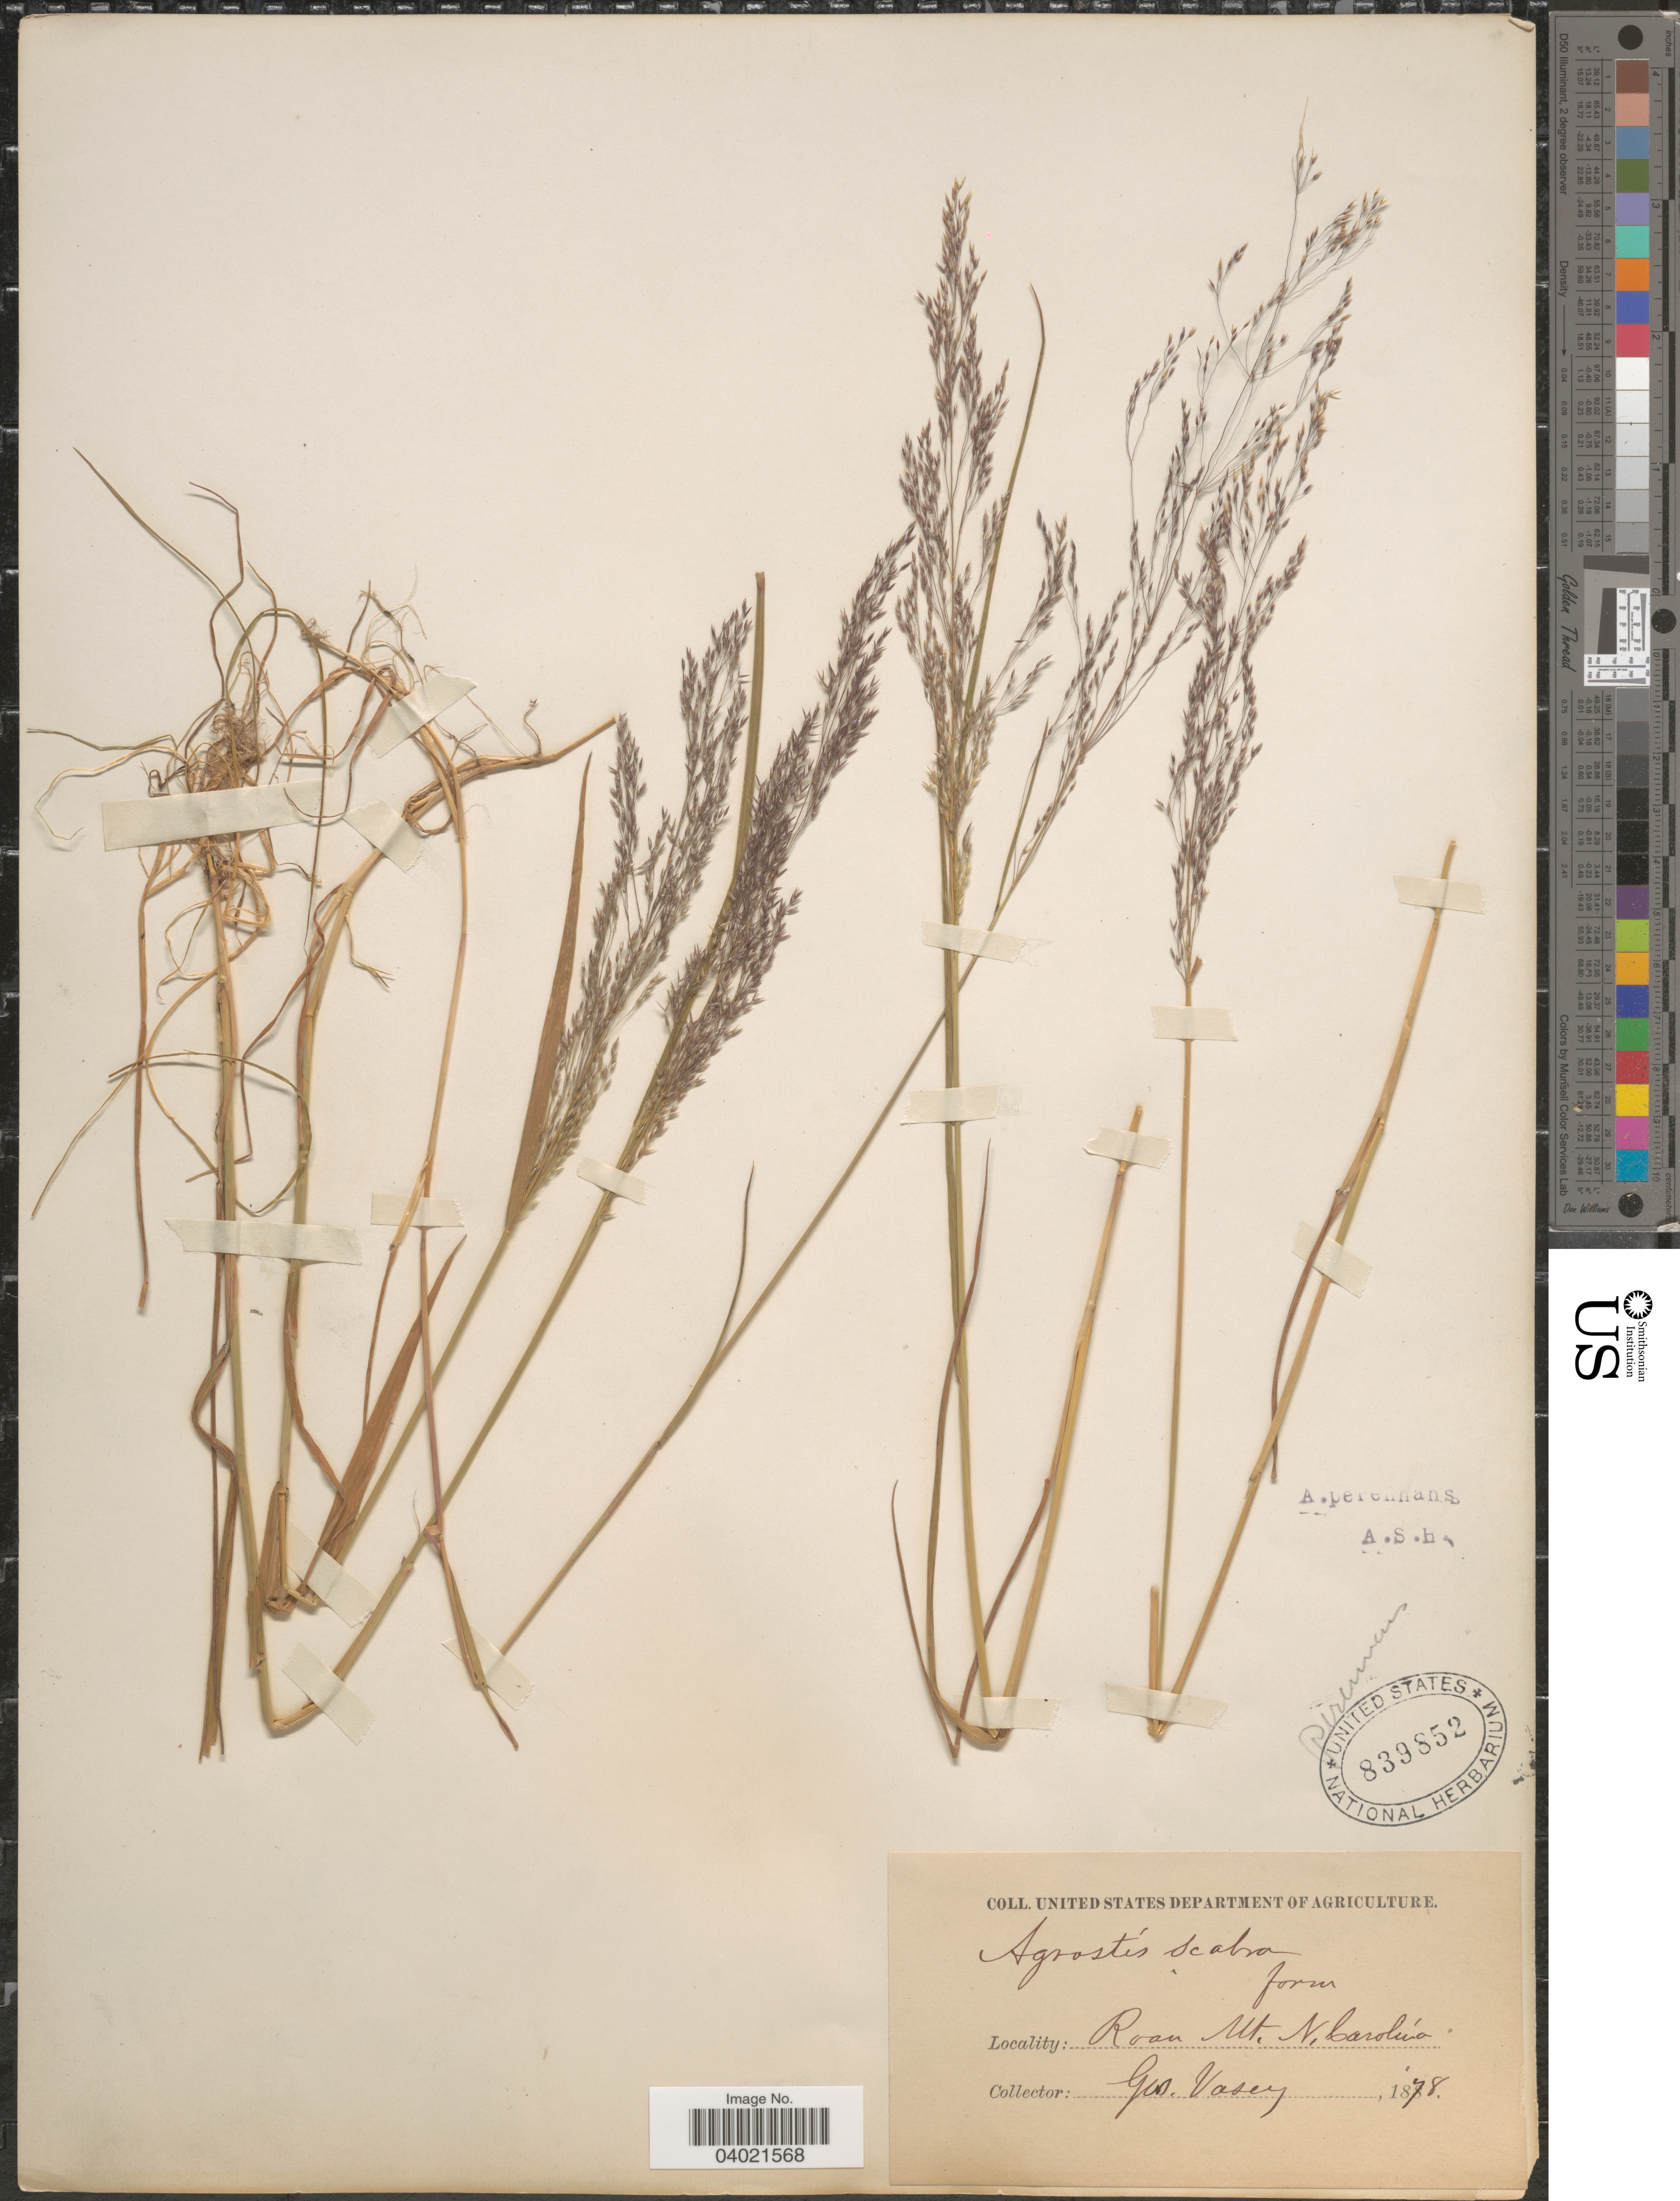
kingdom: Plantae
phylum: Tracheophyta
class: Liliopsida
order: Poales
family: Poaceae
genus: Agrostis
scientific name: Agrostis perennans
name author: (Walter) Tuck.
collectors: G. R. Vasey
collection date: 1878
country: United States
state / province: North Carolina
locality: Roan Mt.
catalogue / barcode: US 839852